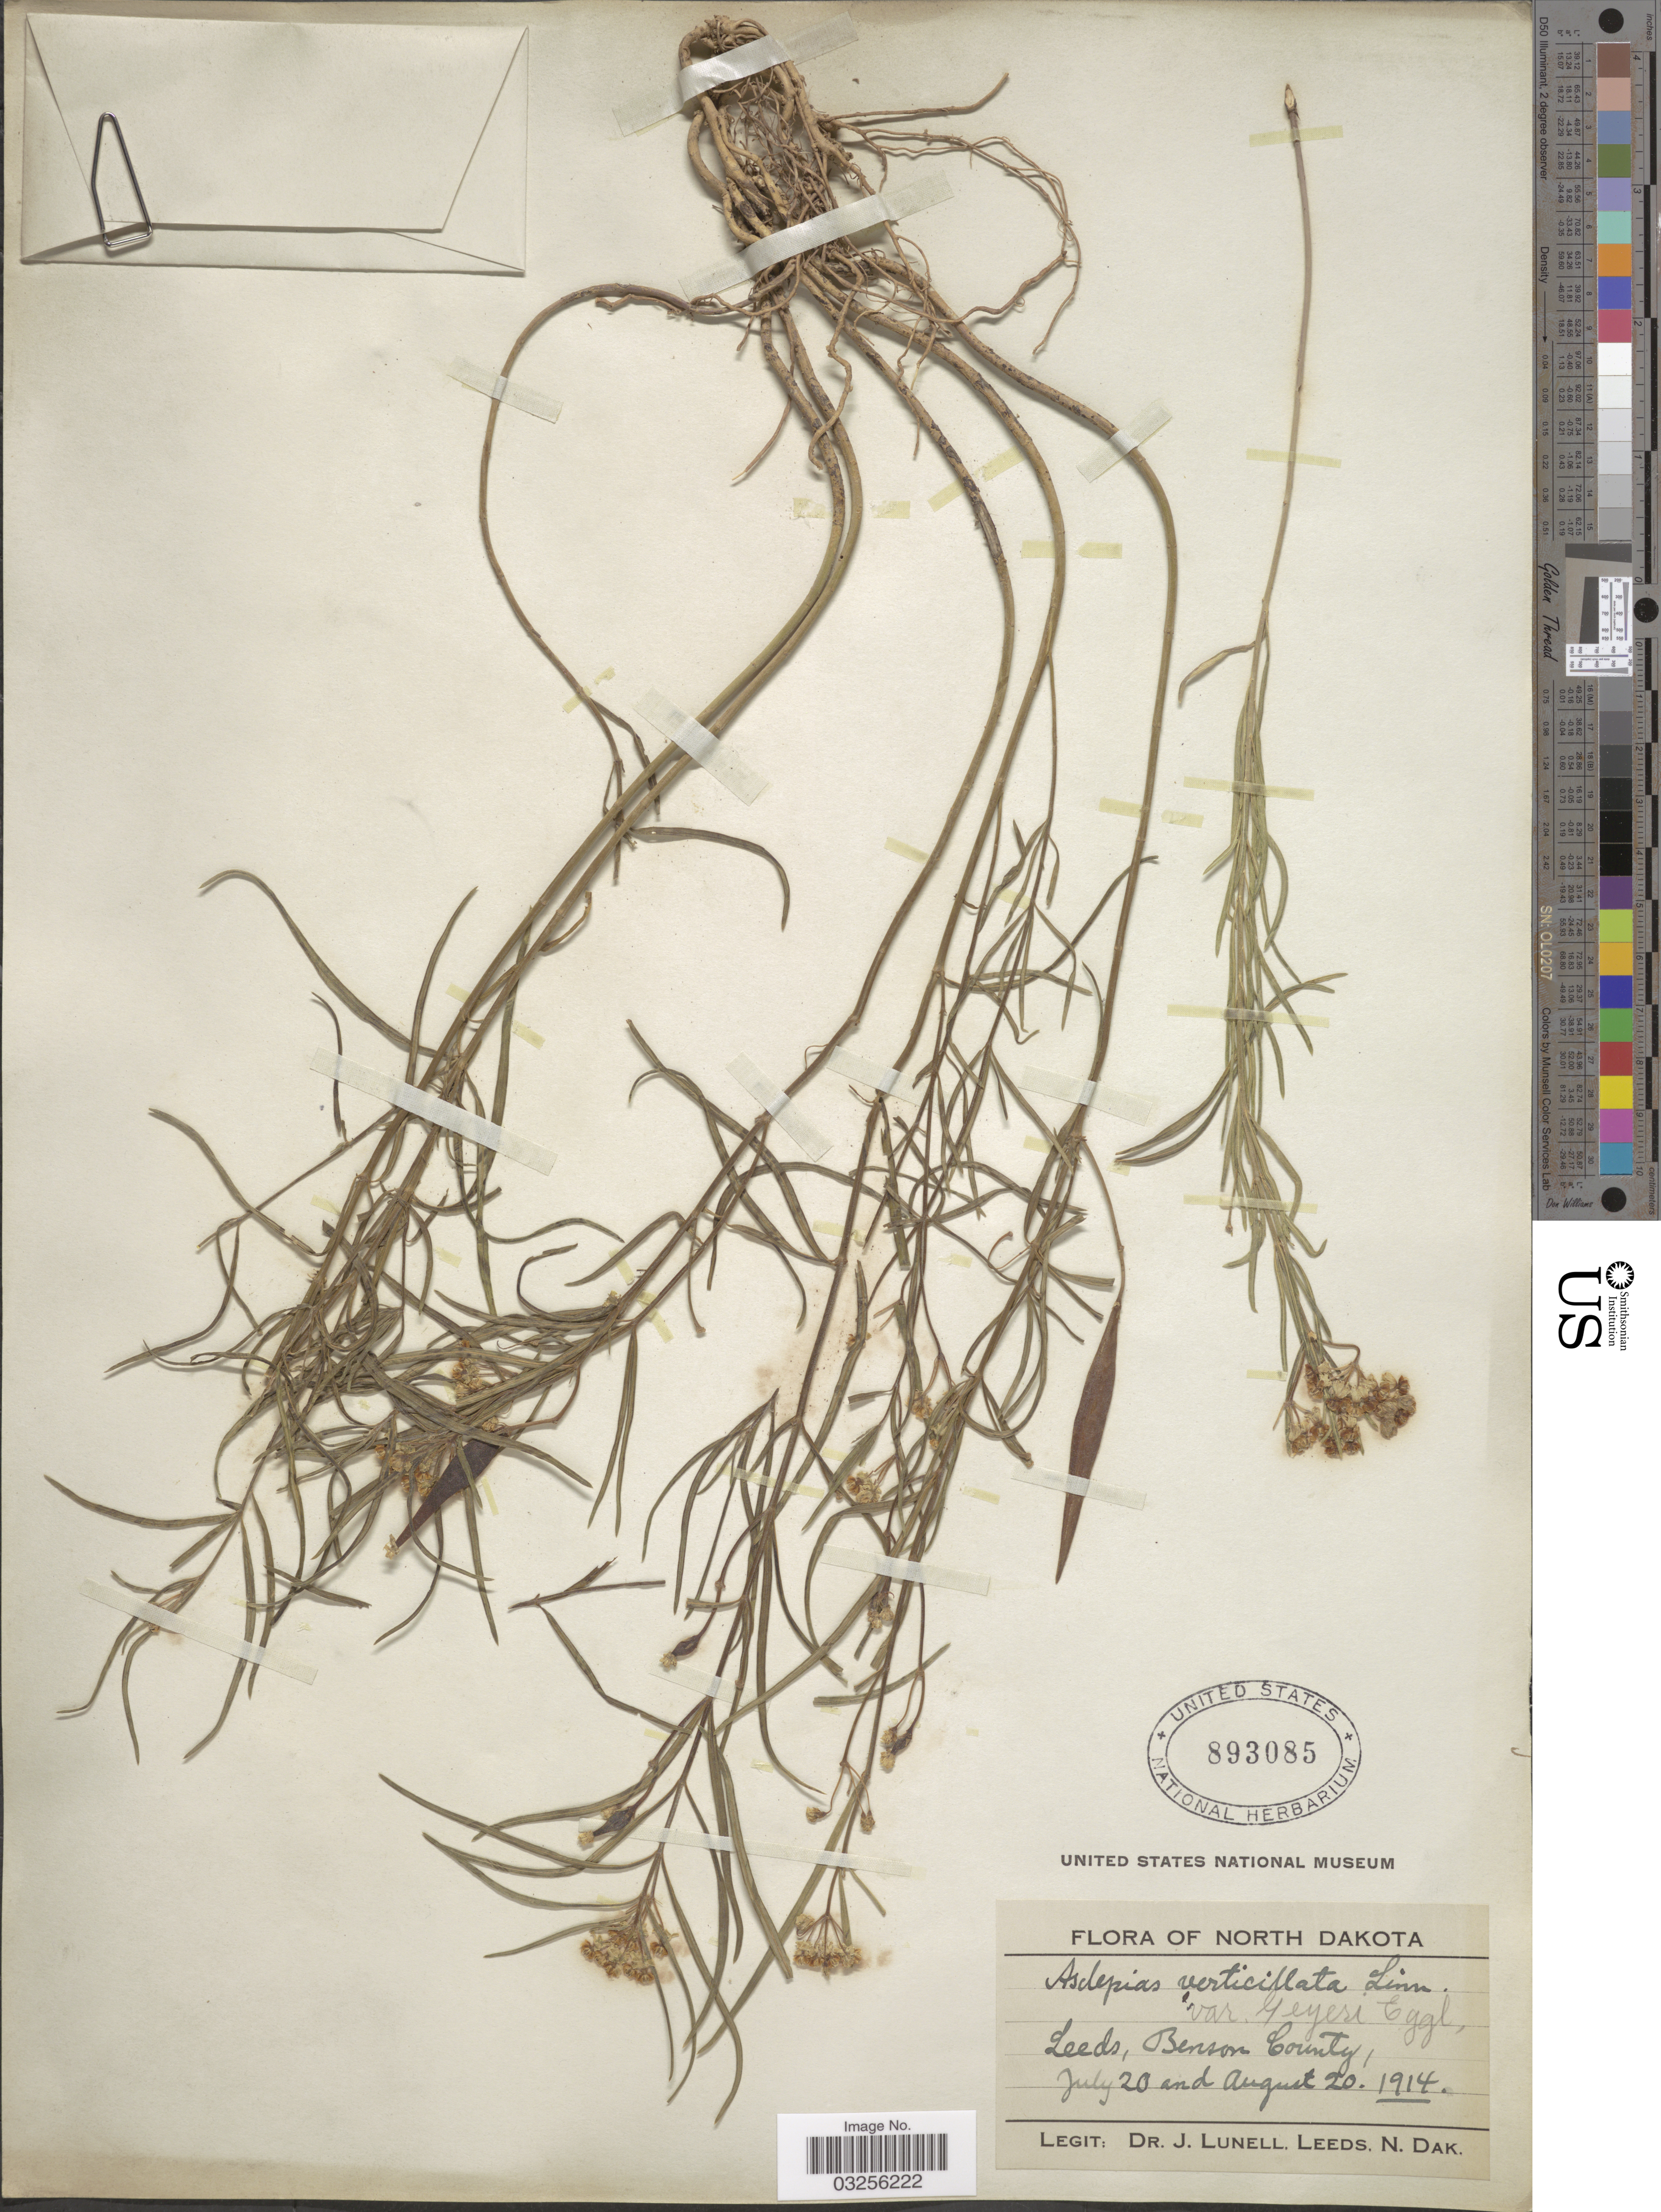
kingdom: Plantae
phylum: Tracheophyta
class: Magnoliopsida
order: Gentianales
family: Apocynaceae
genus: Asclepias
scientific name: Asclepias verticillata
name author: L.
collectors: J. Lunell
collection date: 1914-07-20/1914-08-20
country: United States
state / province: North Dakota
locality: Leeds, Benson County.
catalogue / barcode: US 893085